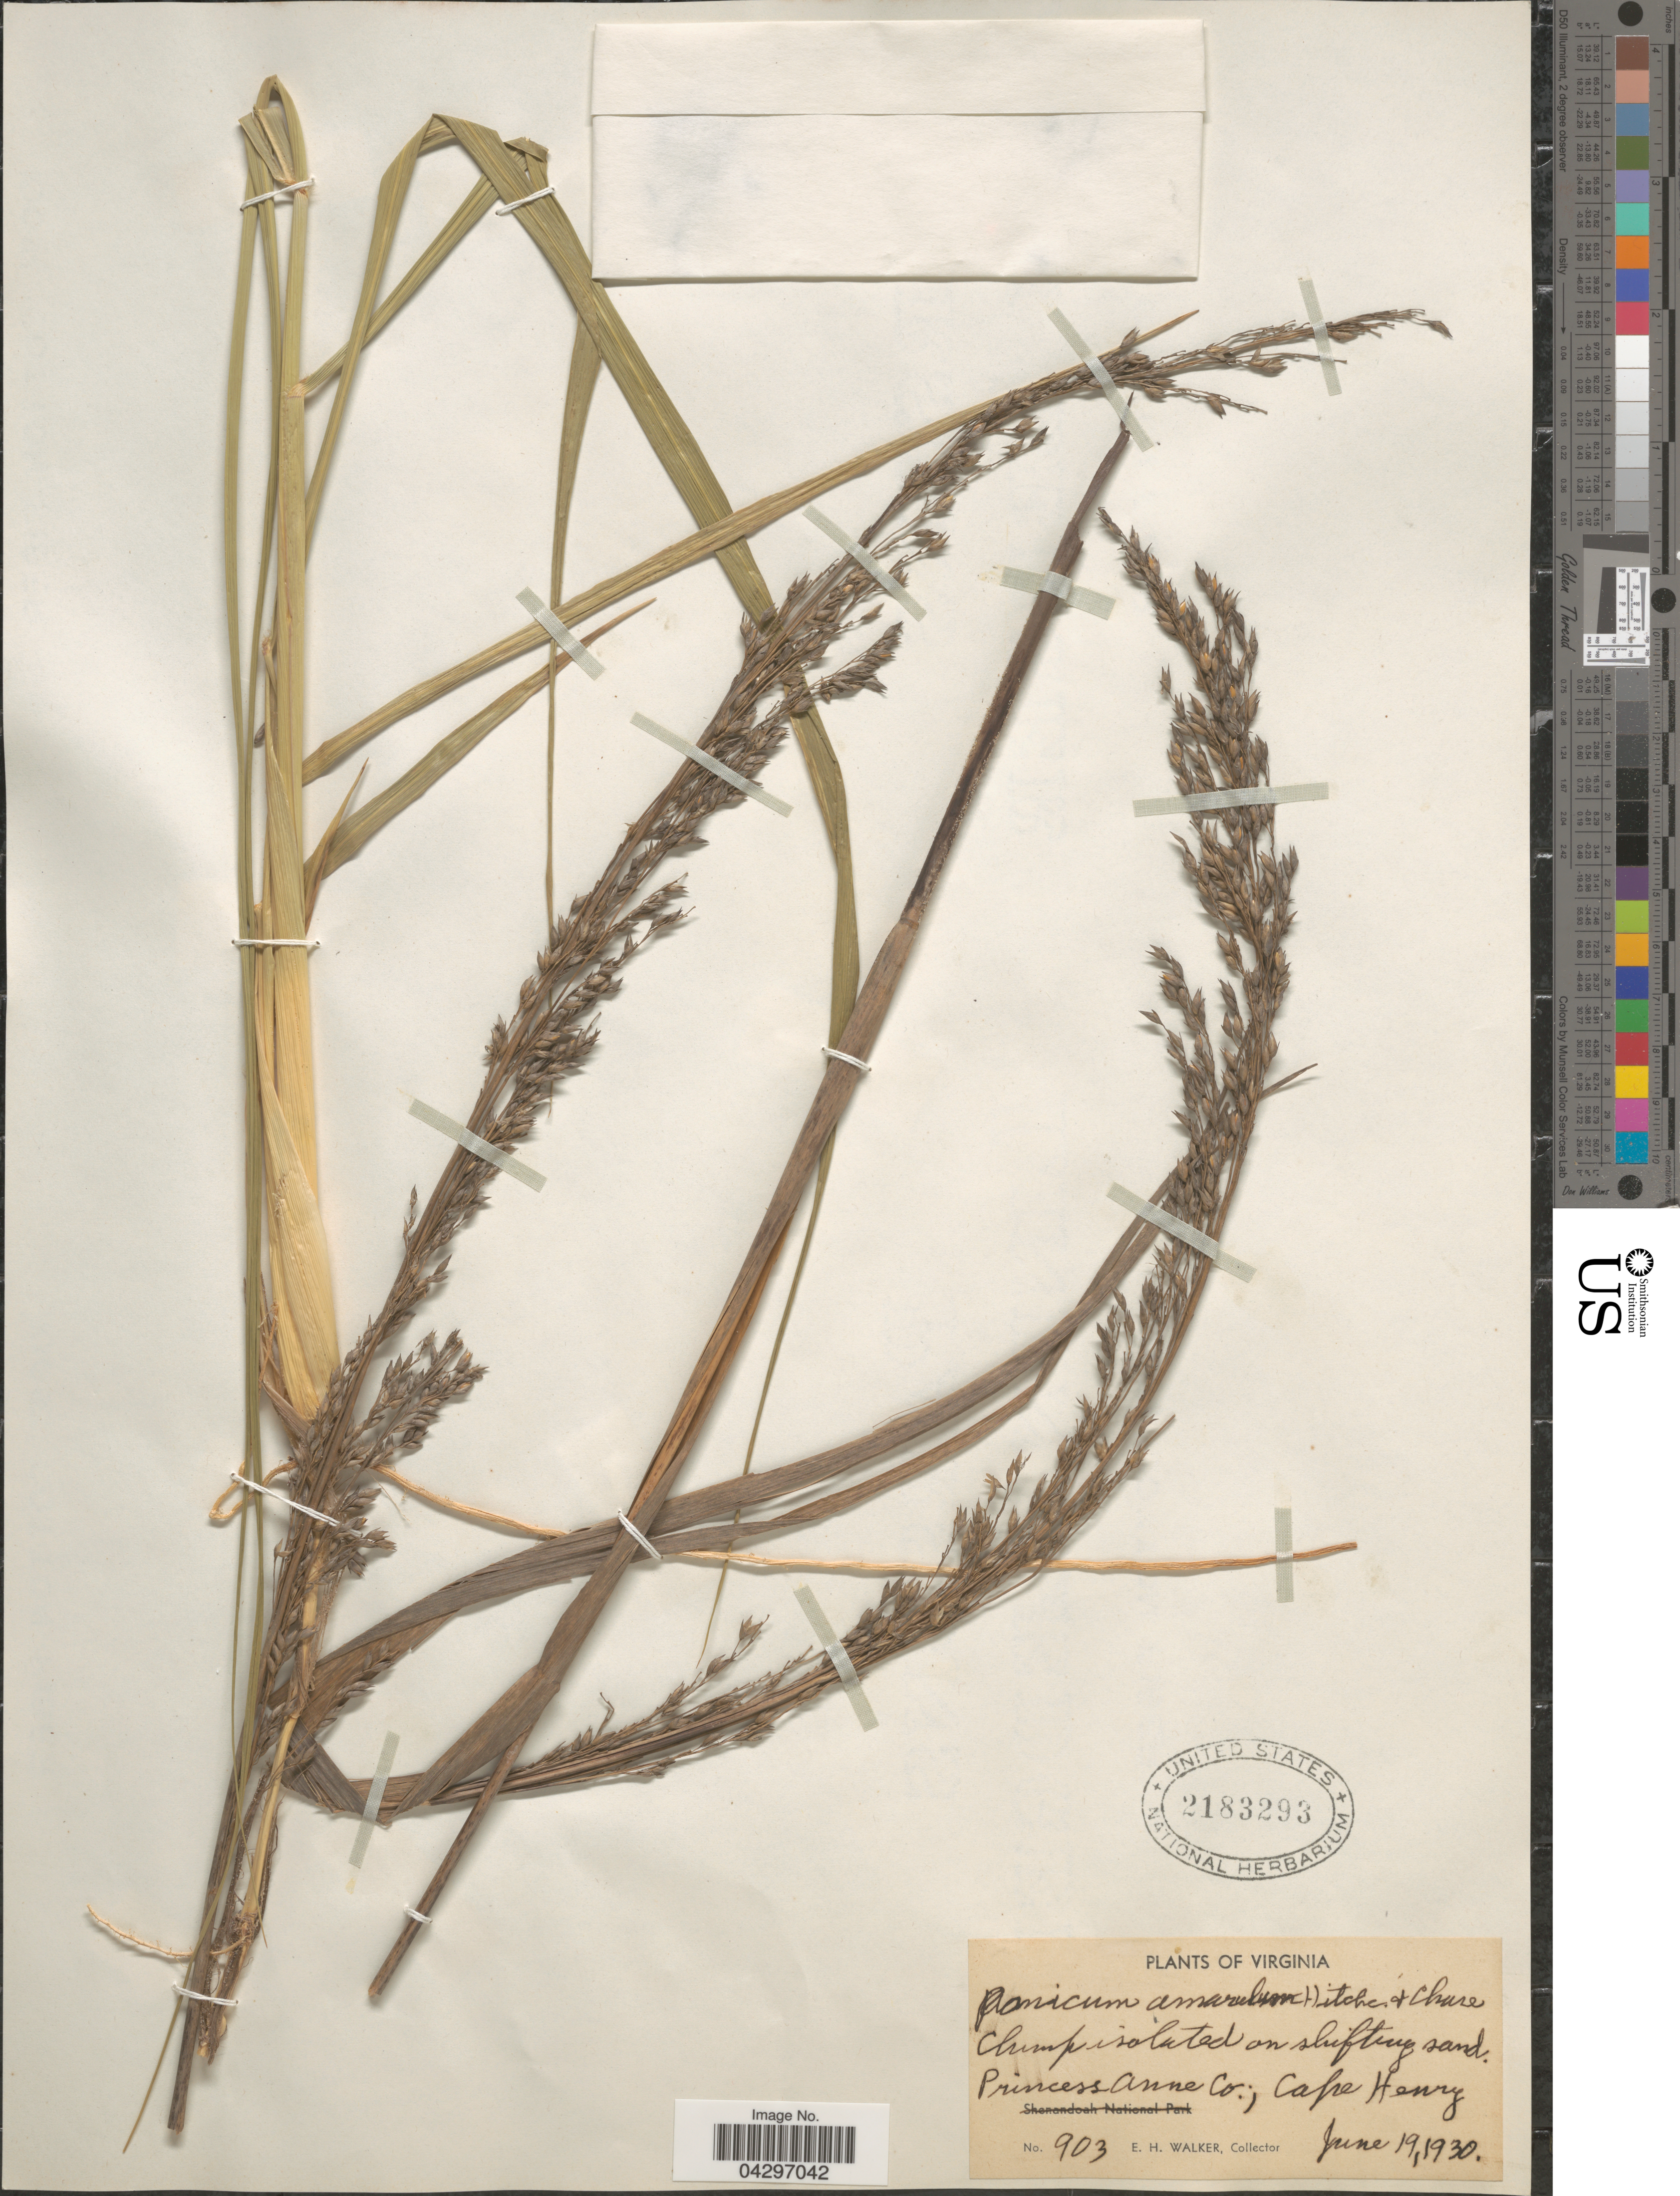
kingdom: Plantae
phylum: Tracheophyta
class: Liliopsida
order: Poales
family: Poaceae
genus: Panicum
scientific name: Panicum amarum var. amarulum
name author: (Hitchc. & Chase) Freckmann & Lelong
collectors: E. H. Walker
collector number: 903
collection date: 1930-06-19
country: United States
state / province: Virginia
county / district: City of Virginia Beach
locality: Princess Anne (=historic county name)Co.; Cape Henry.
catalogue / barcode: US 2183293